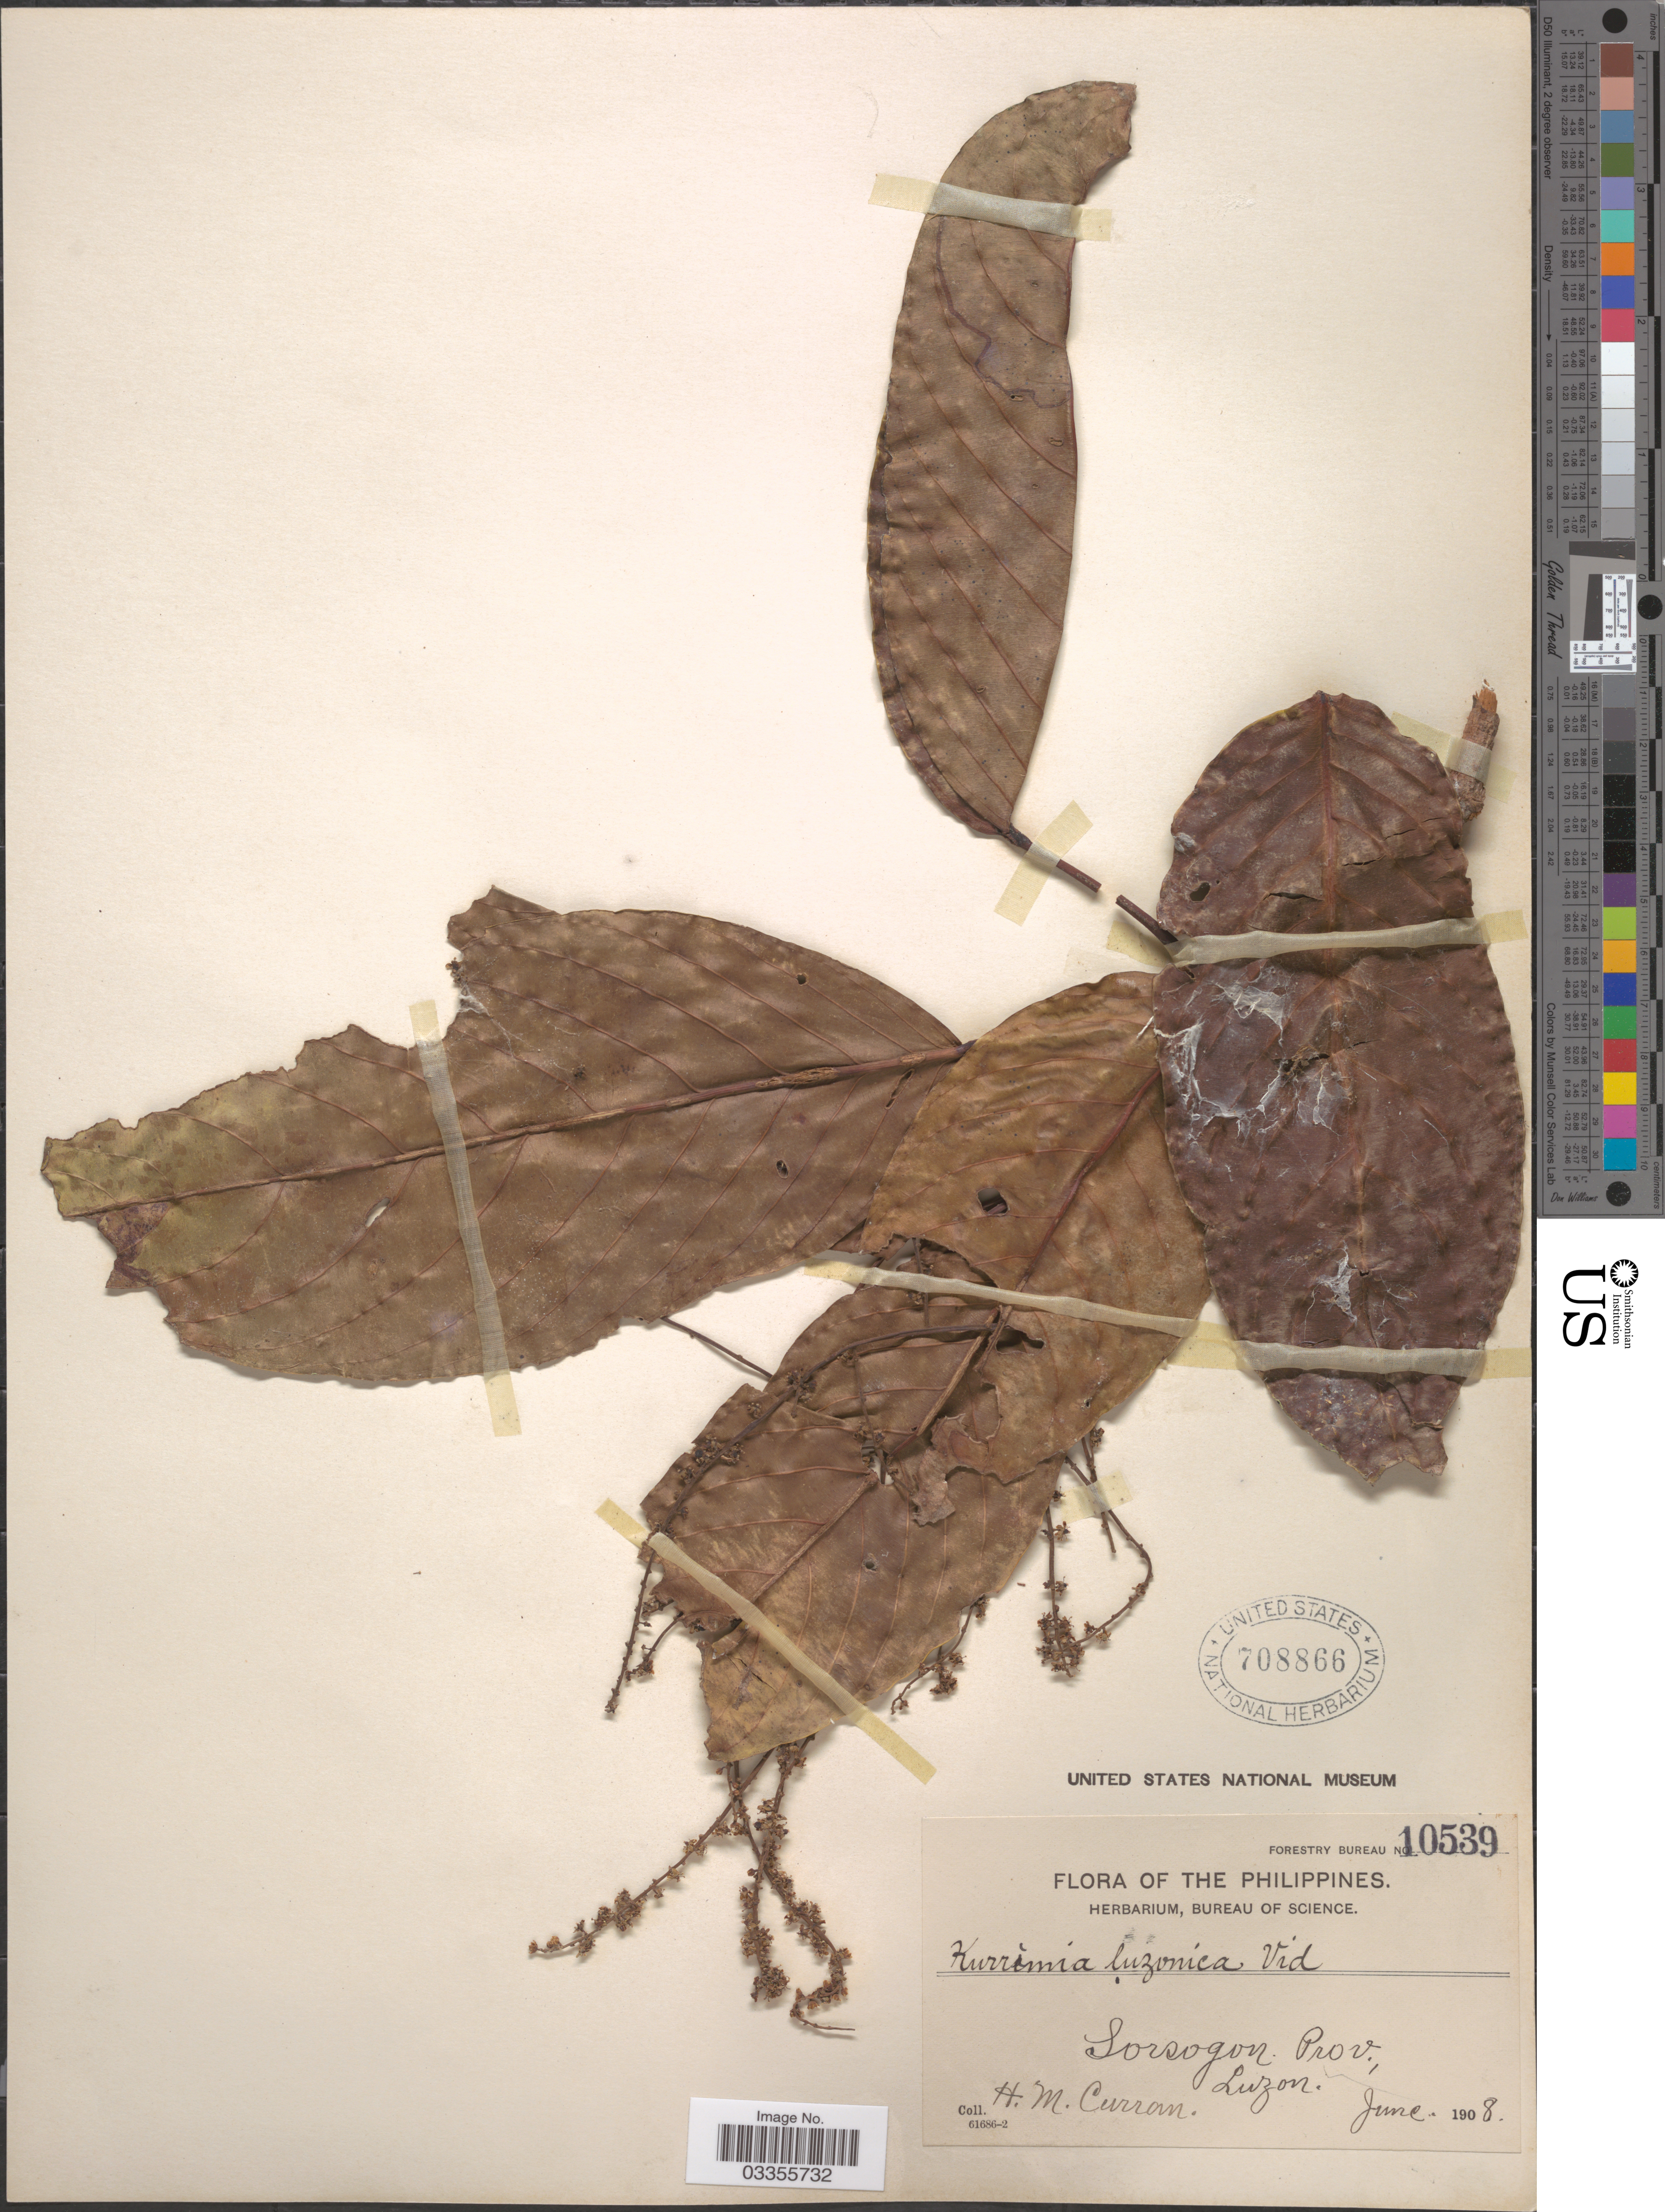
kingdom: Plantae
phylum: Tracheophyta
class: Magnoliopsida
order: Malpighiales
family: Centroplacaceae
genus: Bhesa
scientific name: Bhesa paniculata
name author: (Wall.) Arn.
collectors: H. M. Curran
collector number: Forestry Bureau 10539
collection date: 1908-06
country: Philippines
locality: Sorsogon Prov., Luzon.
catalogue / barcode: US 708866